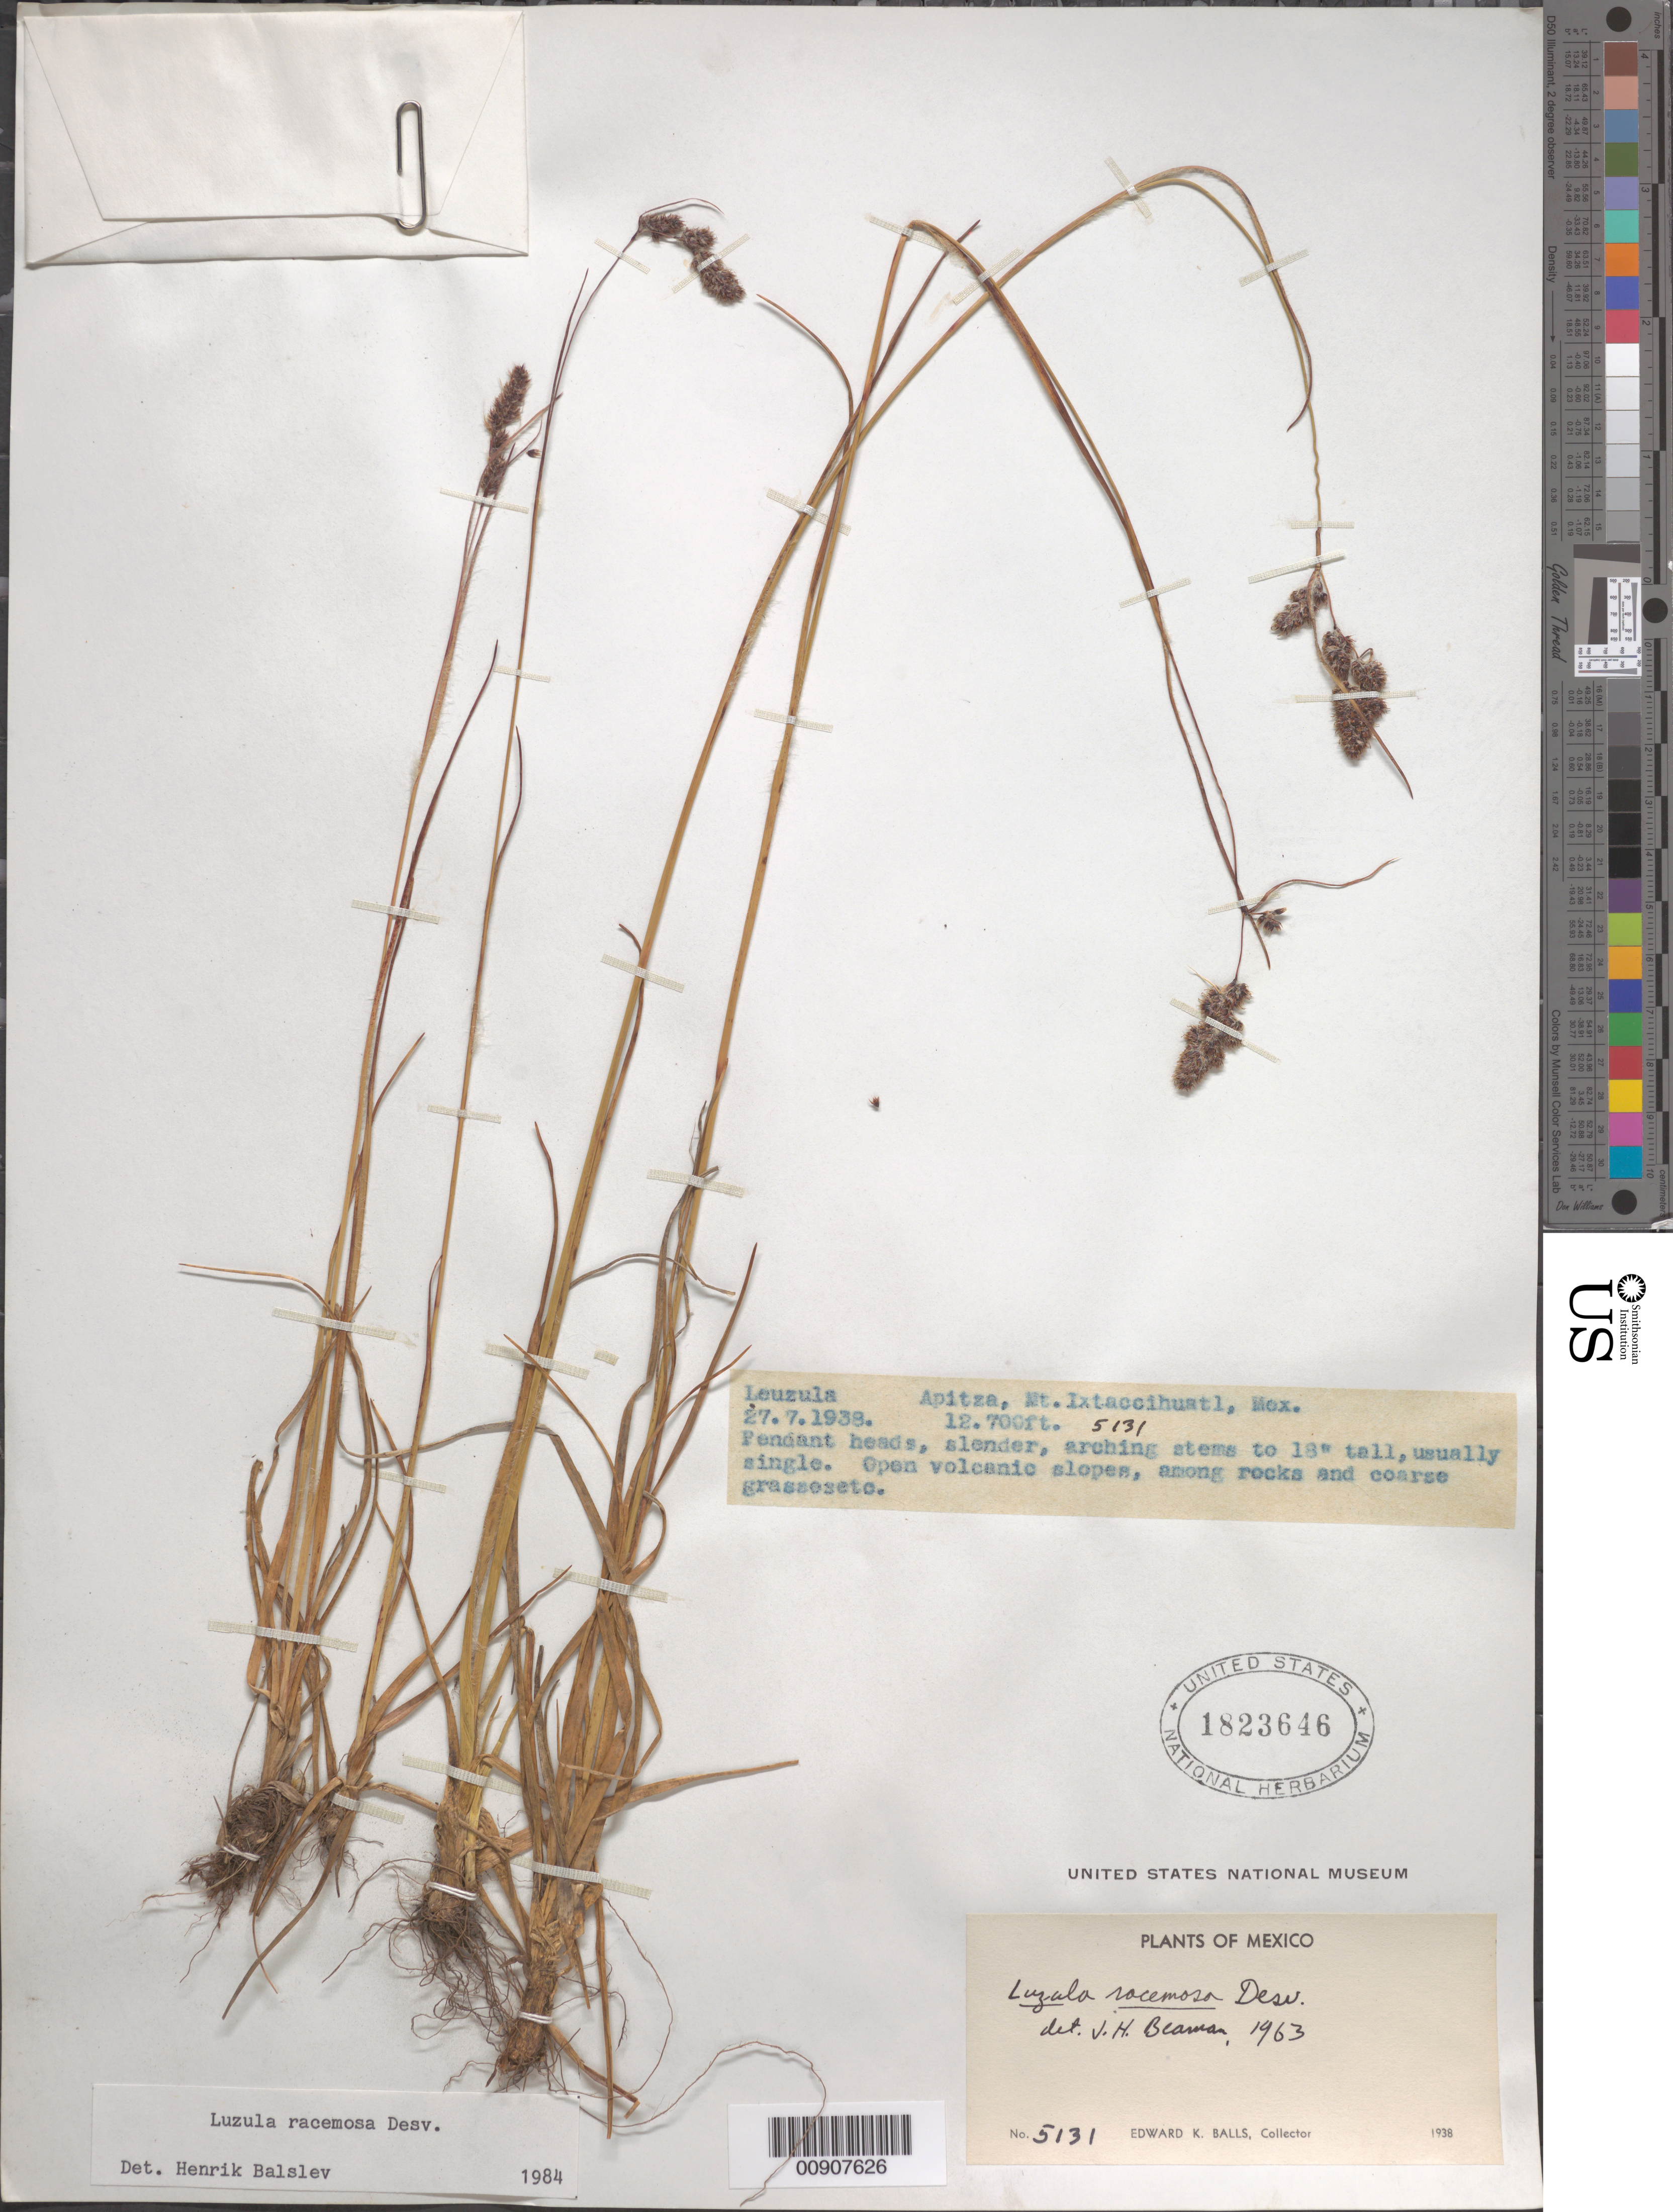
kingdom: Plantae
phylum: Tracheophyta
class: Liliopsida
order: Poales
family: Juncaceae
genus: Luzula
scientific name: Luzula racemosa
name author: Desv.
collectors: E. K. Balls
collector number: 5131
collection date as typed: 27 Jul 1938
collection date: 1938-07-27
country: Mexico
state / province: México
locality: Apitza, Mt. Ixtaccihuatl, México.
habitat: Open volcanic slopes, among rocks and coarse grasses, etc.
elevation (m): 3871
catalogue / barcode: US 1823646